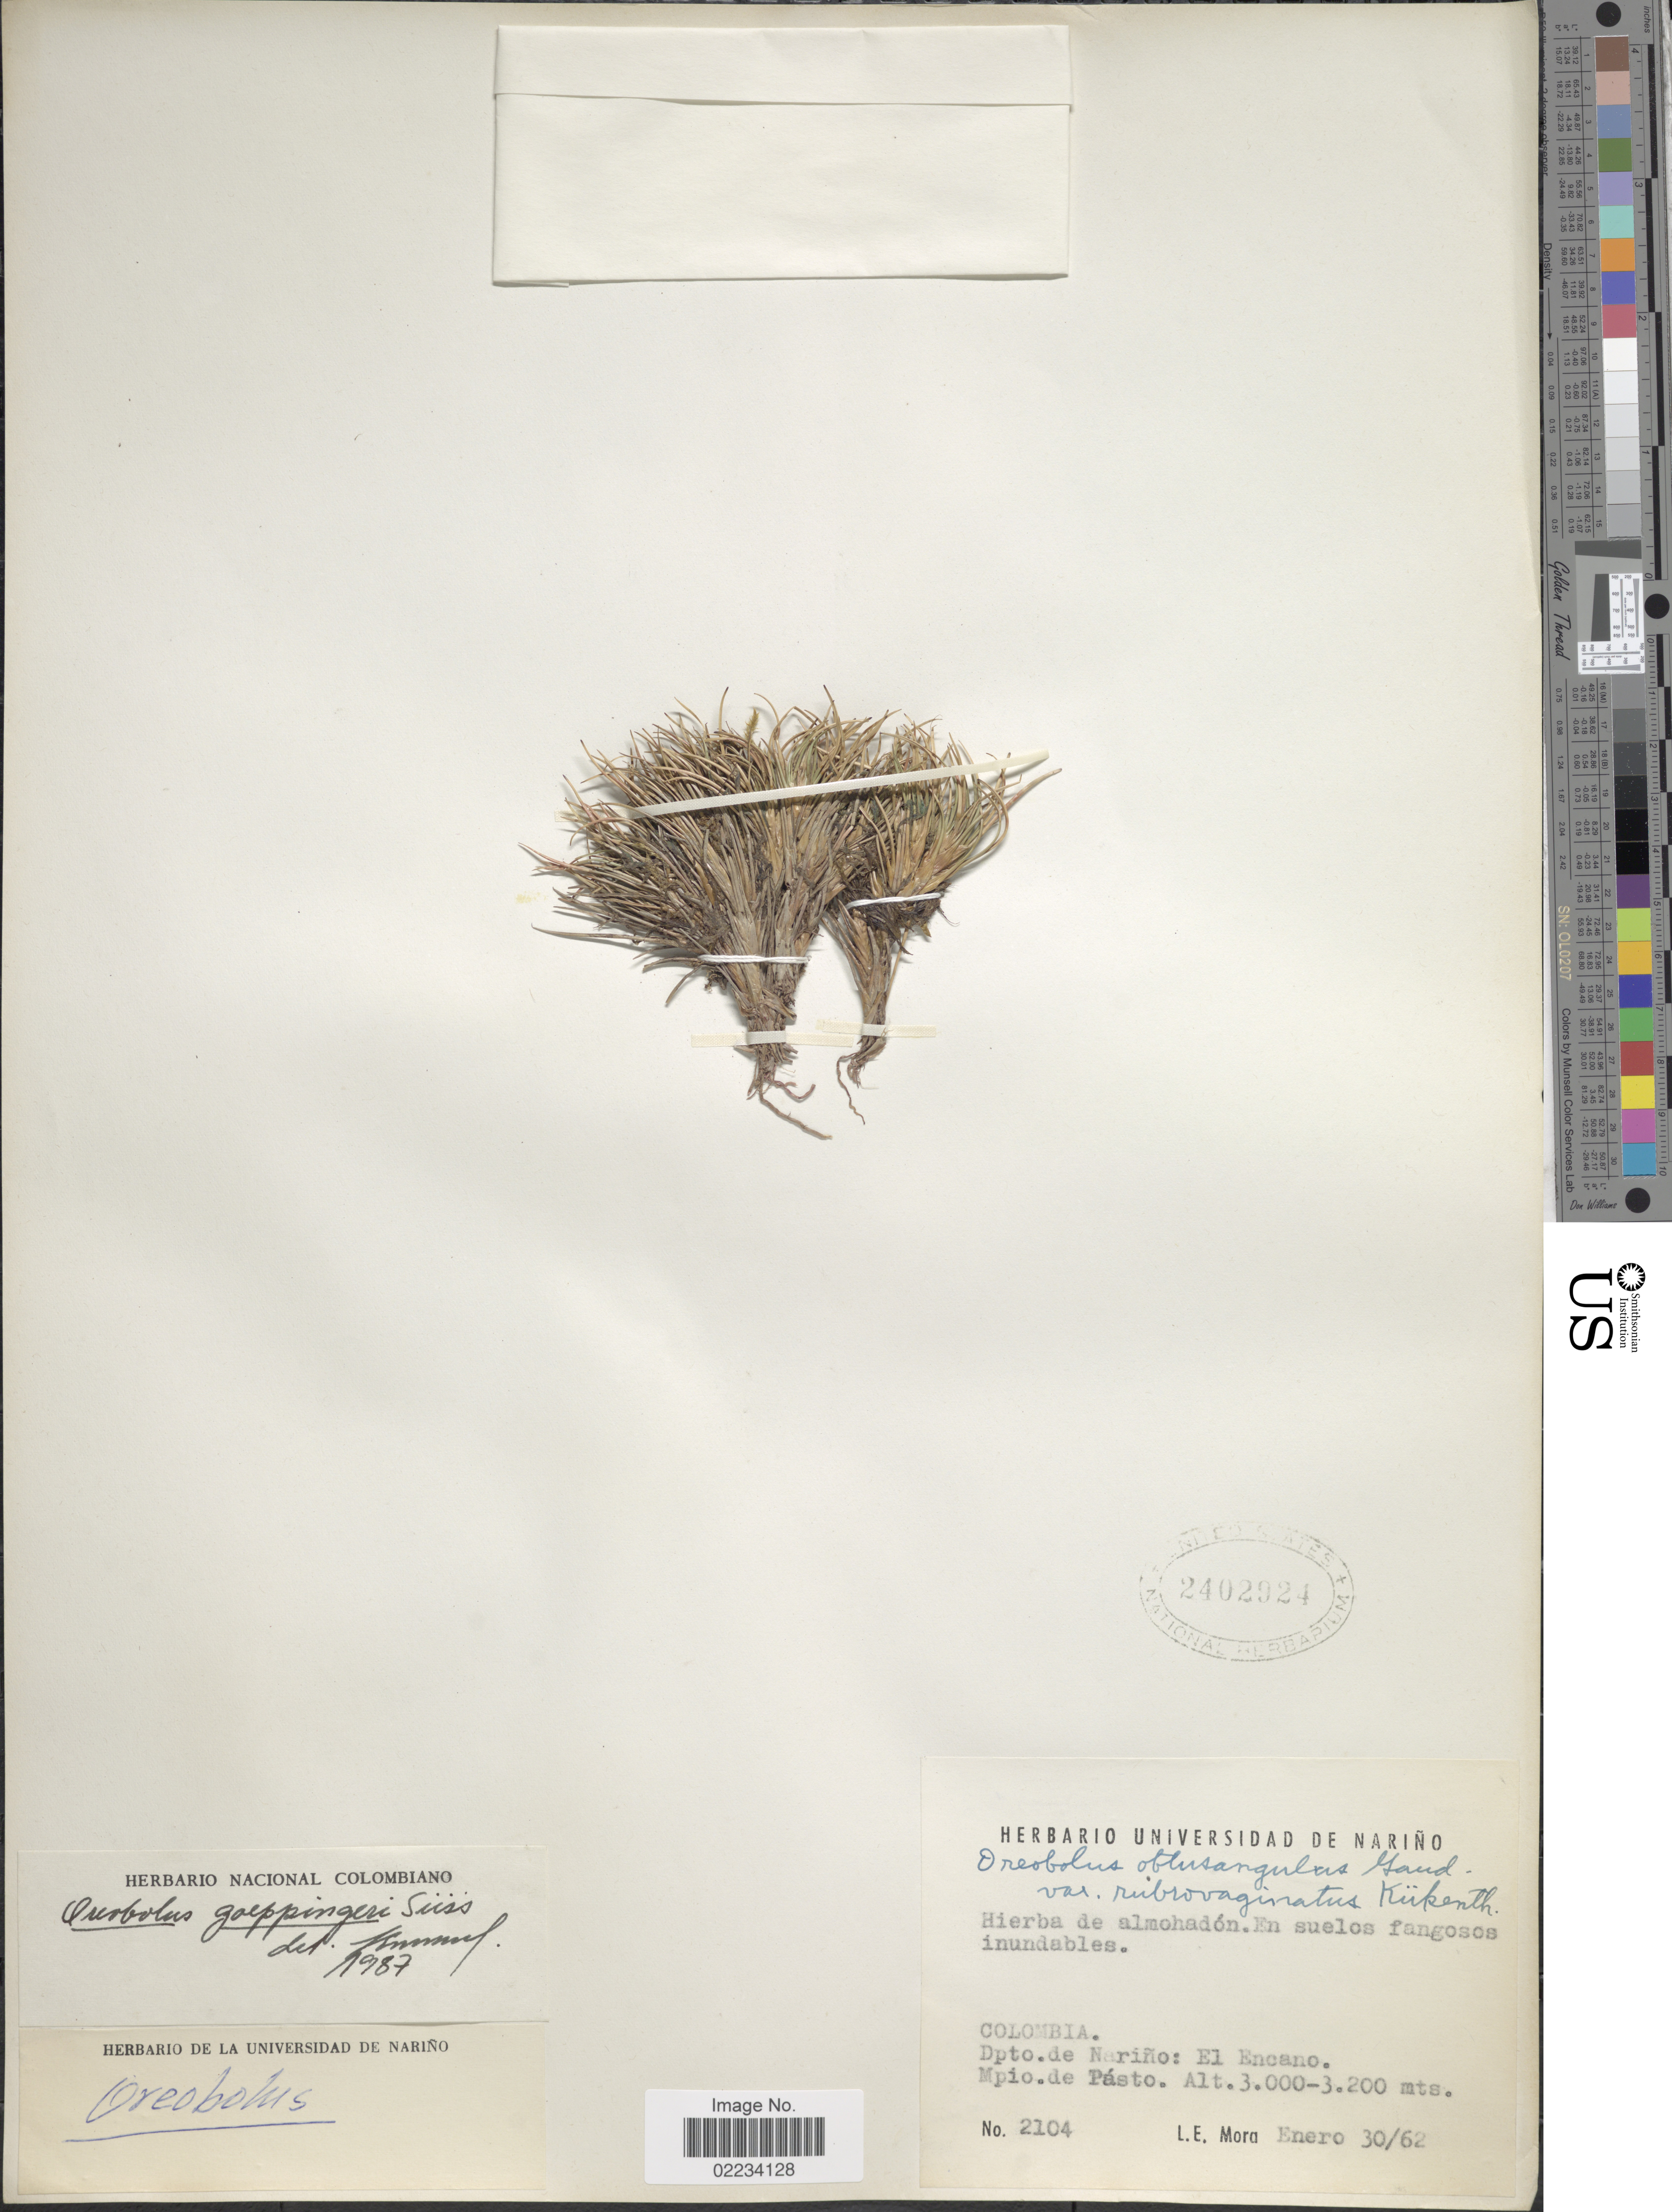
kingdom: Plantae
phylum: Tracheophyta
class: Liliopsida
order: Poales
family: Cyperaceae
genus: Oreobolus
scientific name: Oreobolus goeppingeri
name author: Suess.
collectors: L. Mora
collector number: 2104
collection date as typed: Transcribed d/m/y: 30/1/62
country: Colombia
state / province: Nariño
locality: Dpto de Nariño: El Encano. Mpio de Pásto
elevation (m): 3000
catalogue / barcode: US 2402924